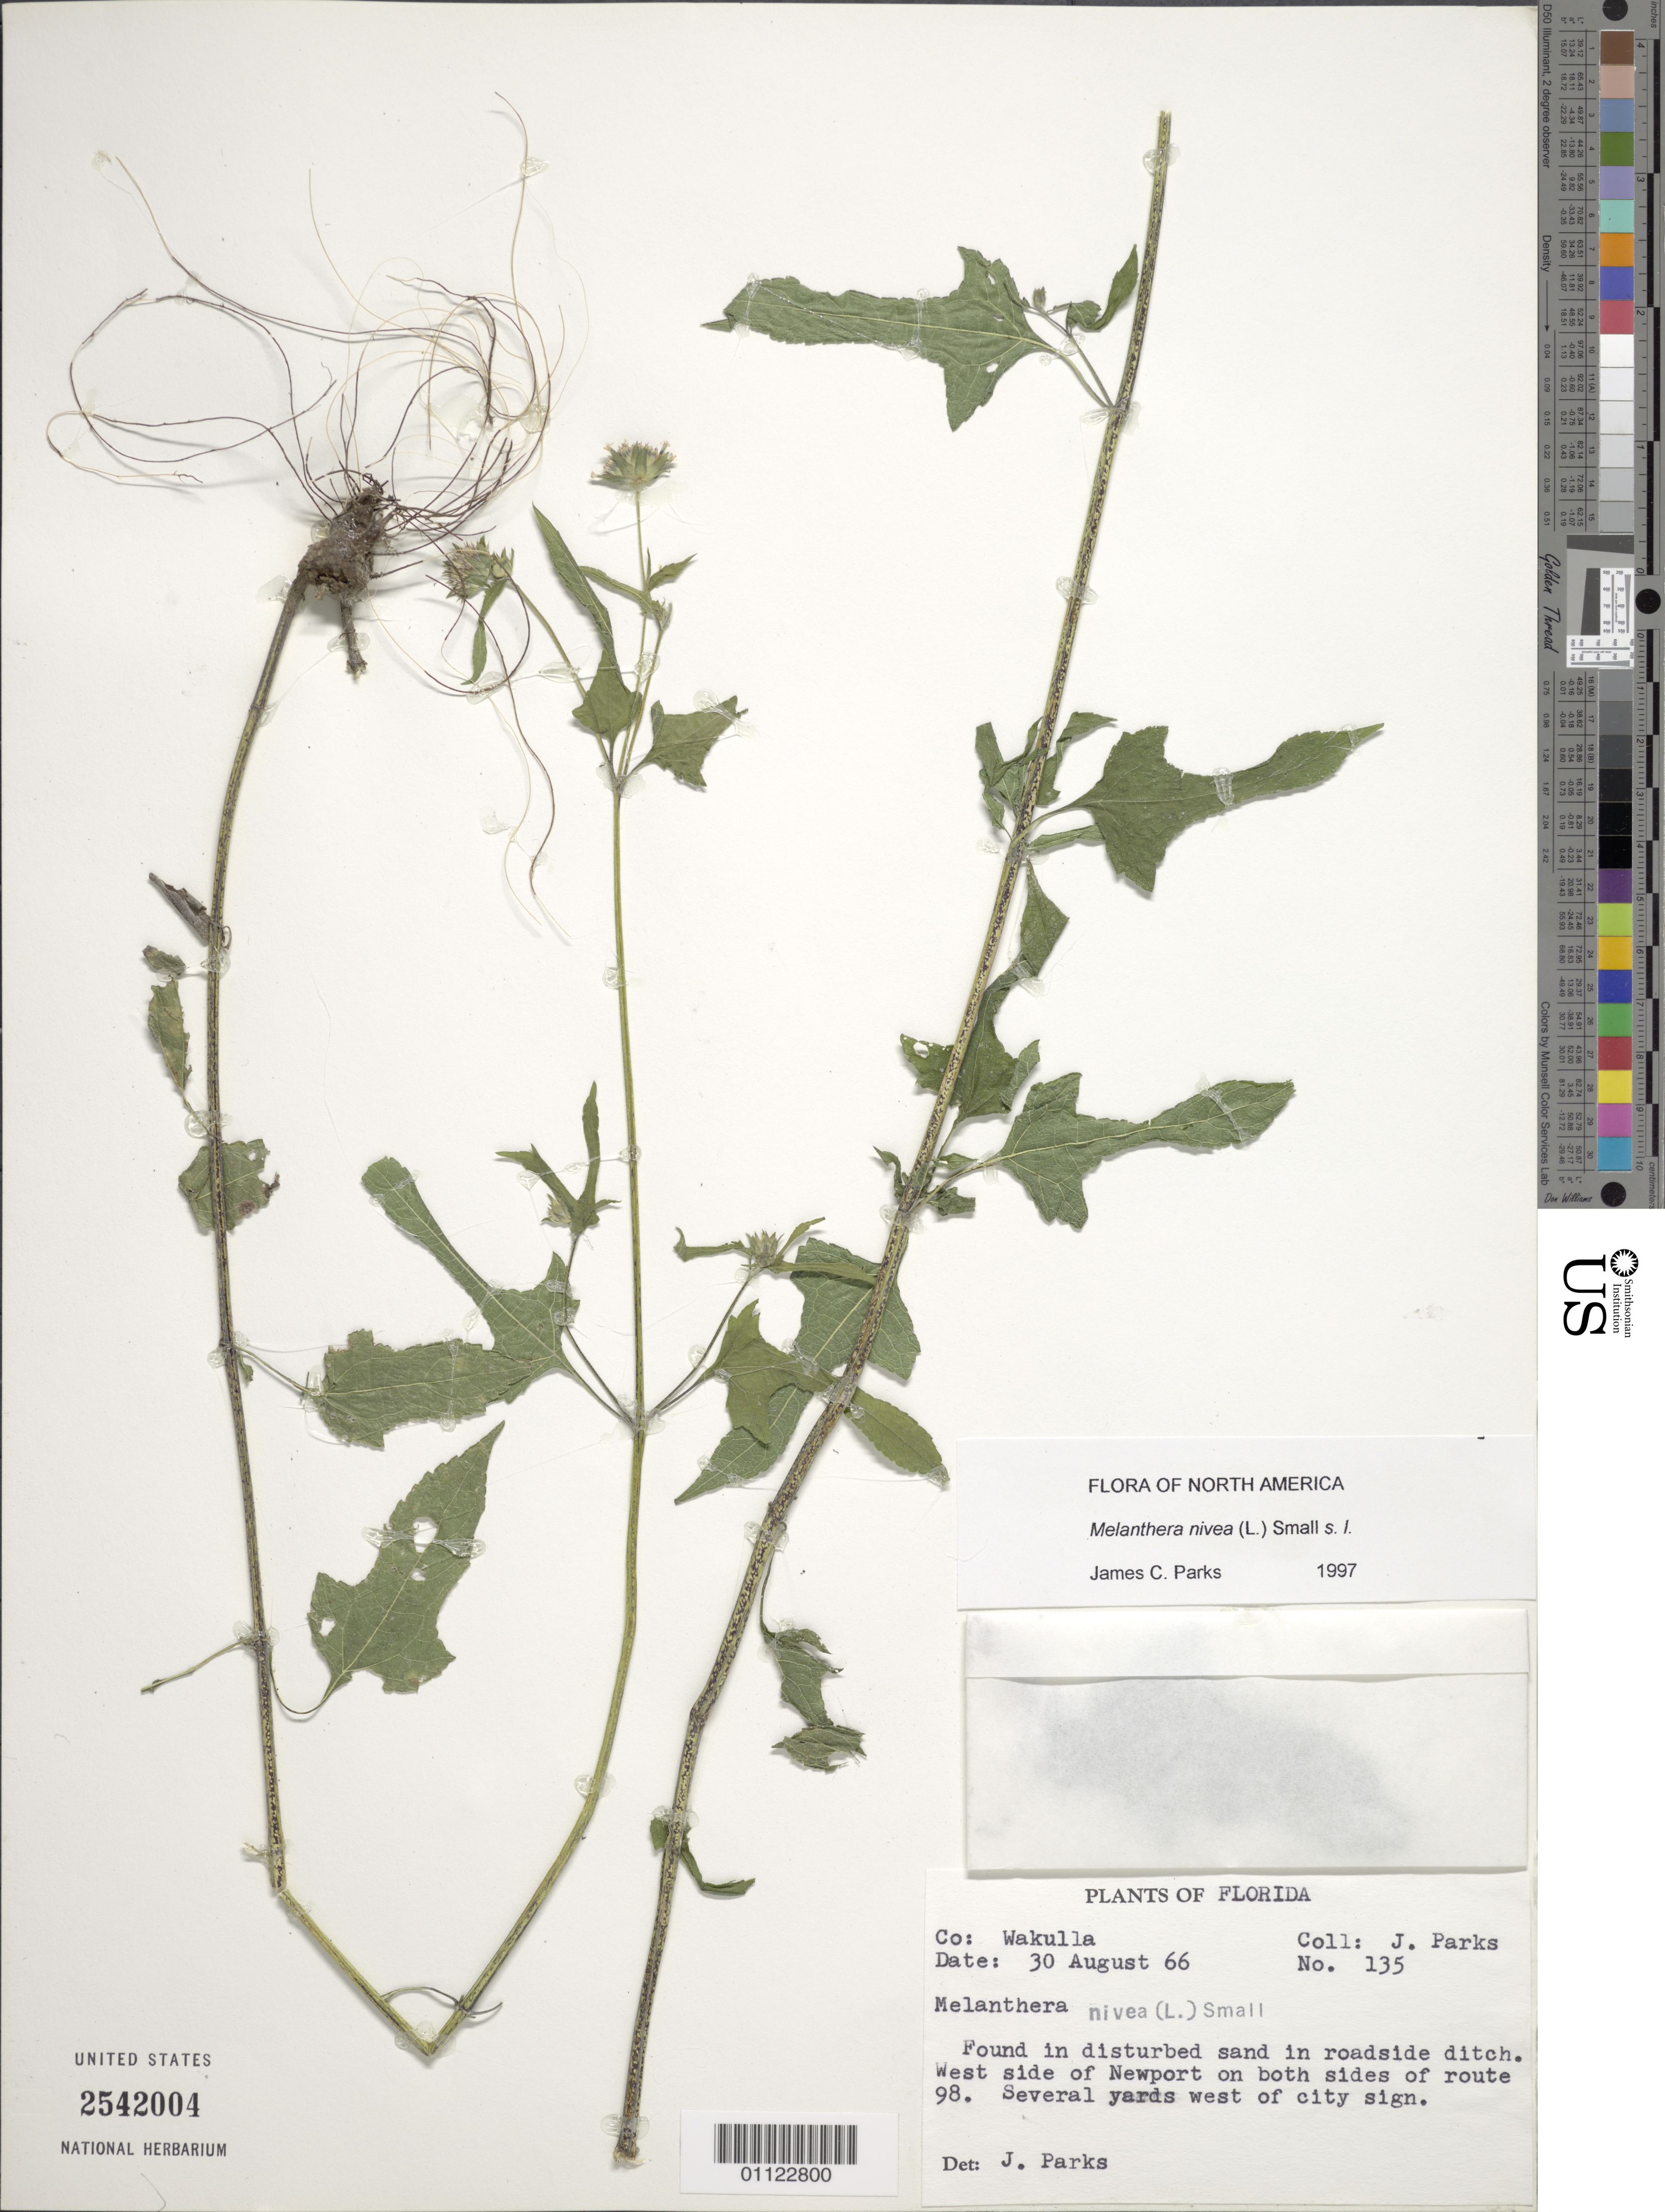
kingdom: Plantae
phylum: Tracheophyta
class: Magnoliopsida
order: Asterales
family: Asteraceae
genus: Melanthera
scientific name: Melanthera nivea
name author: (L.) Small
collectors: J. Parks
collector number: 135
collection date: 1966-08-30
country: United States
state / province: Florida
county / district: Wakulla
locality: W side of Newport on both sides of Rt.98, several yards W of city sign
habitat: in disturbed sand in roadside ditch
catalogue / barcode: US 2542004